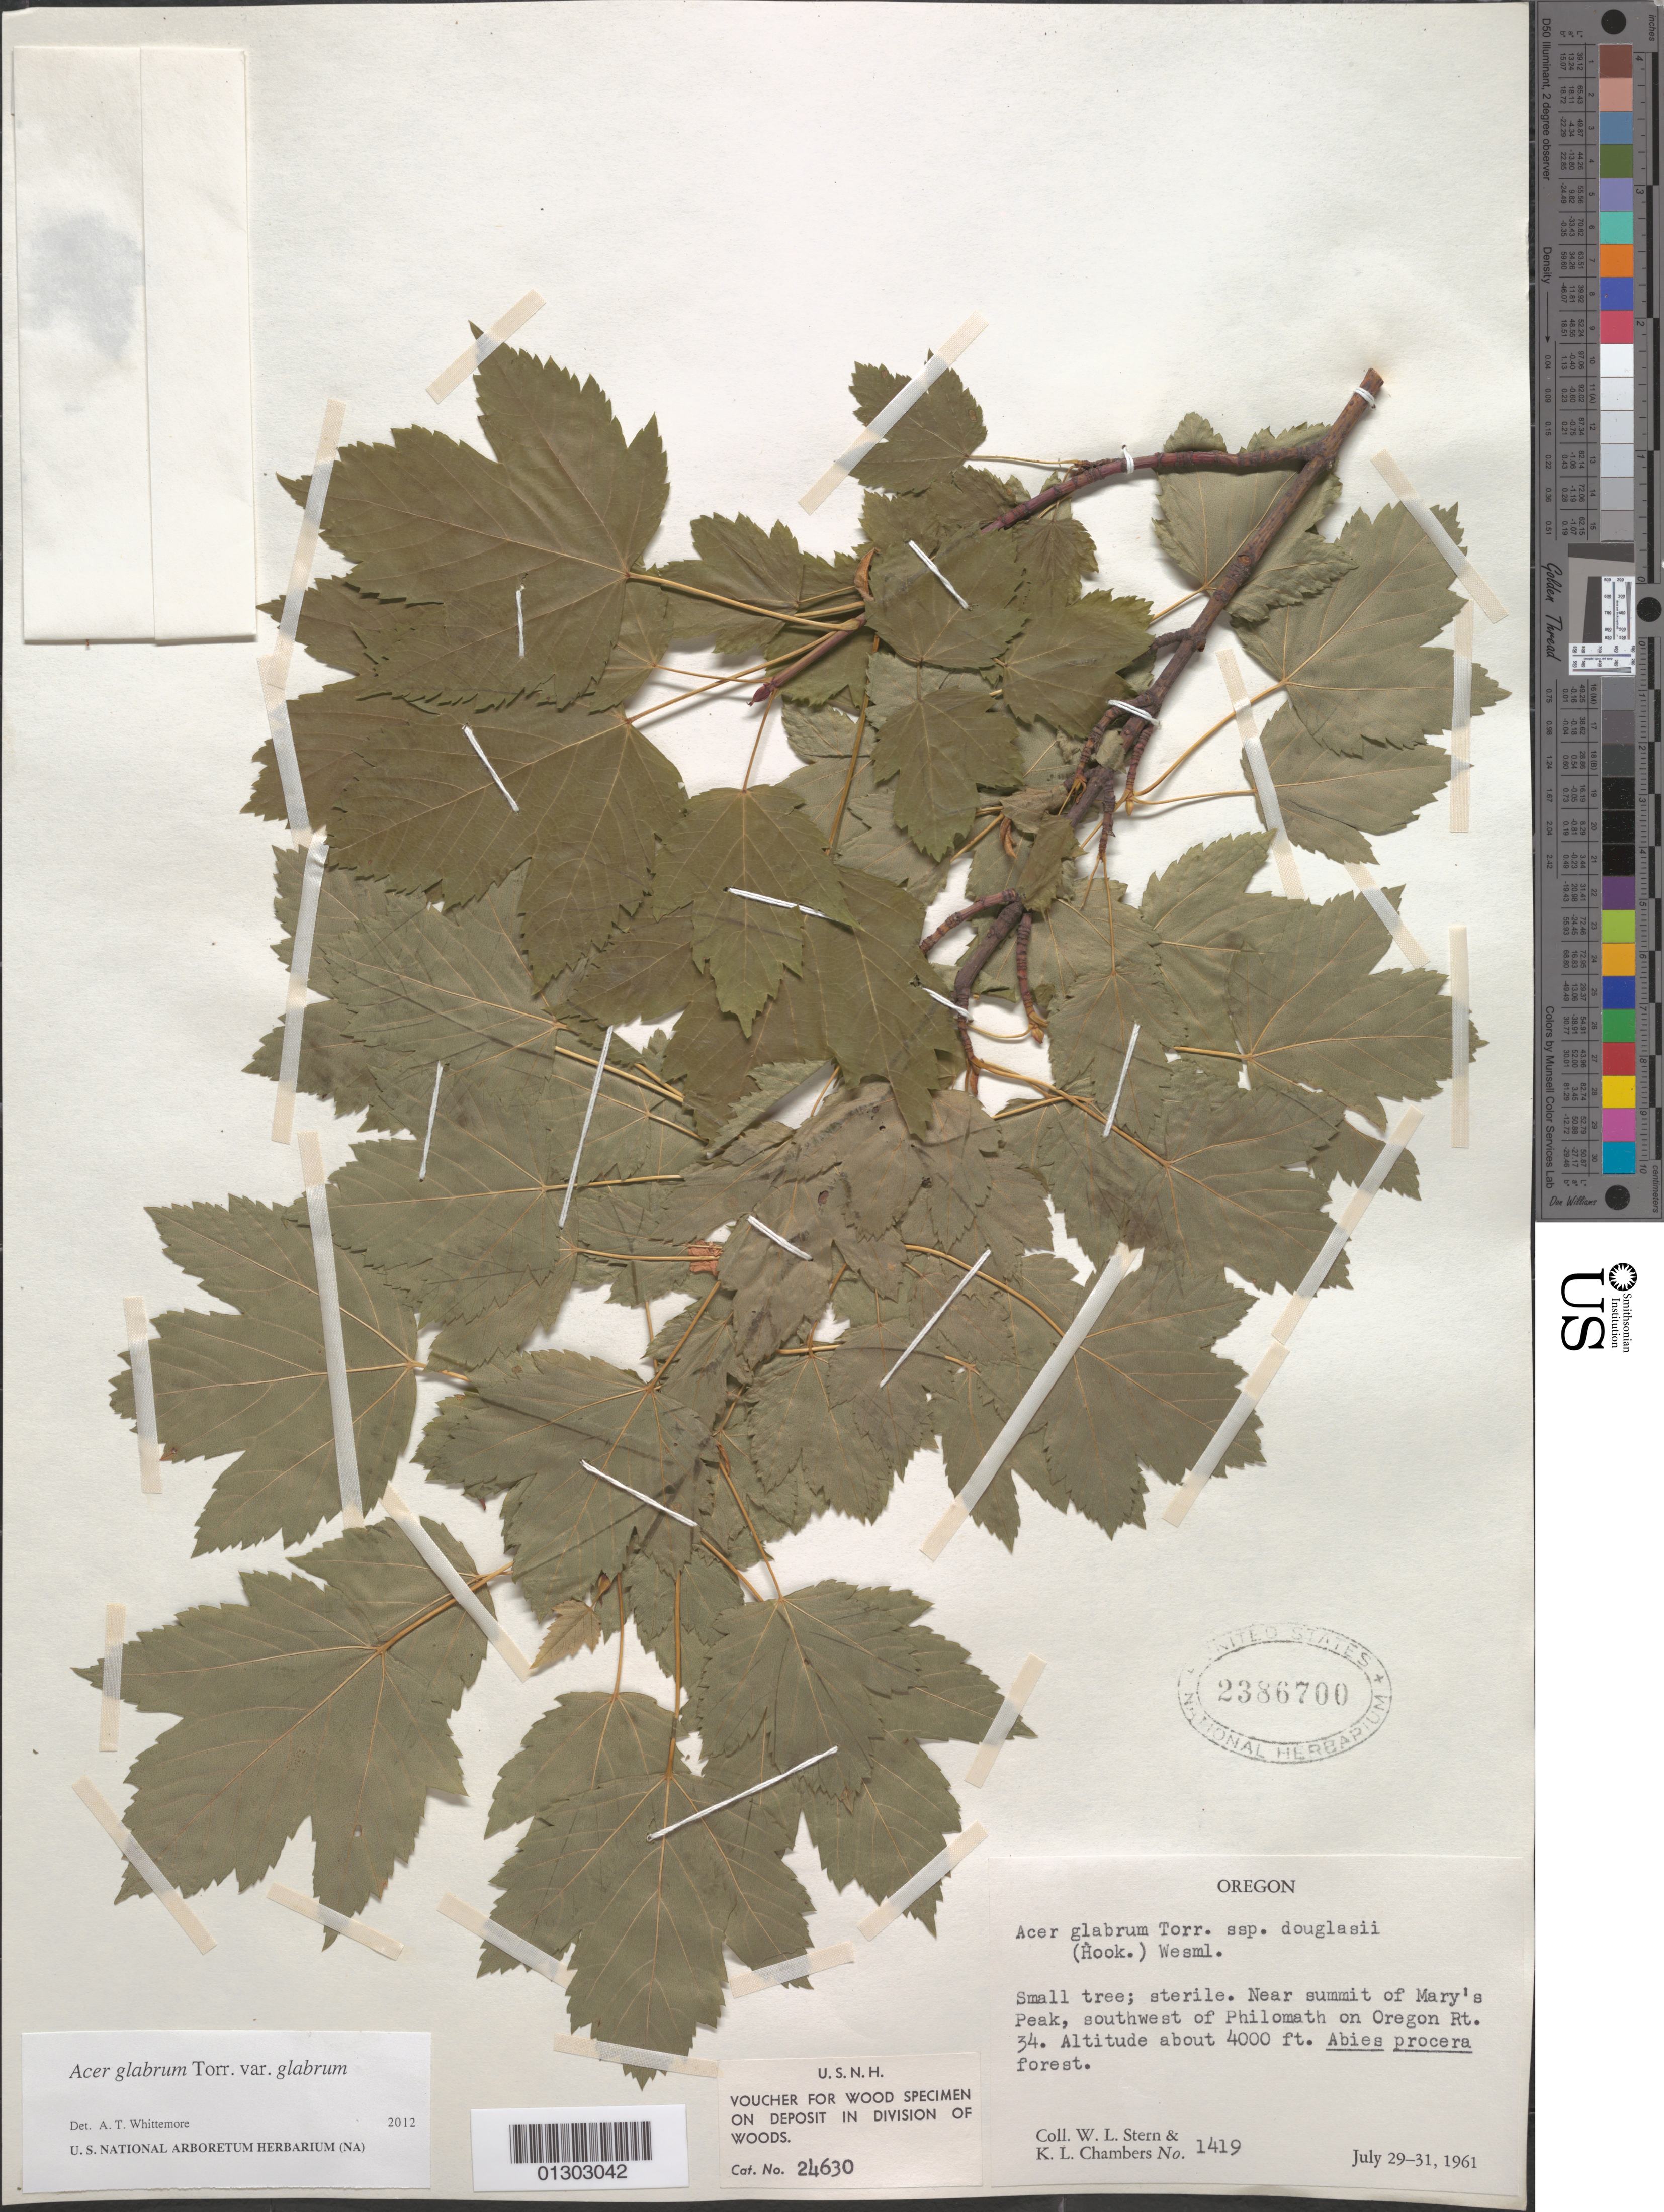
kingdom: Plantae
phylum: Tracheophyta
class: Magnoliopsida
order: Sapindales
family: Sapindaceae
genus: Acer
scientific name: Acer glabrum var. glabrum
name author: Torr.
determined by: Whittemore, A. T.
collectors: W. L. Stern & K. L. Chambers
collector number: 1419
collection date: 1961-07-29/1961-07-31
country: United States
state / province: Oregon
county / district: Benton County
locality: Mary's Peak, near summit; SW of Philomath on Oregon Rt. 34.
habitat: Abies procera forest.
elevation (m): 1219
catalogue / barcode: US 2386700